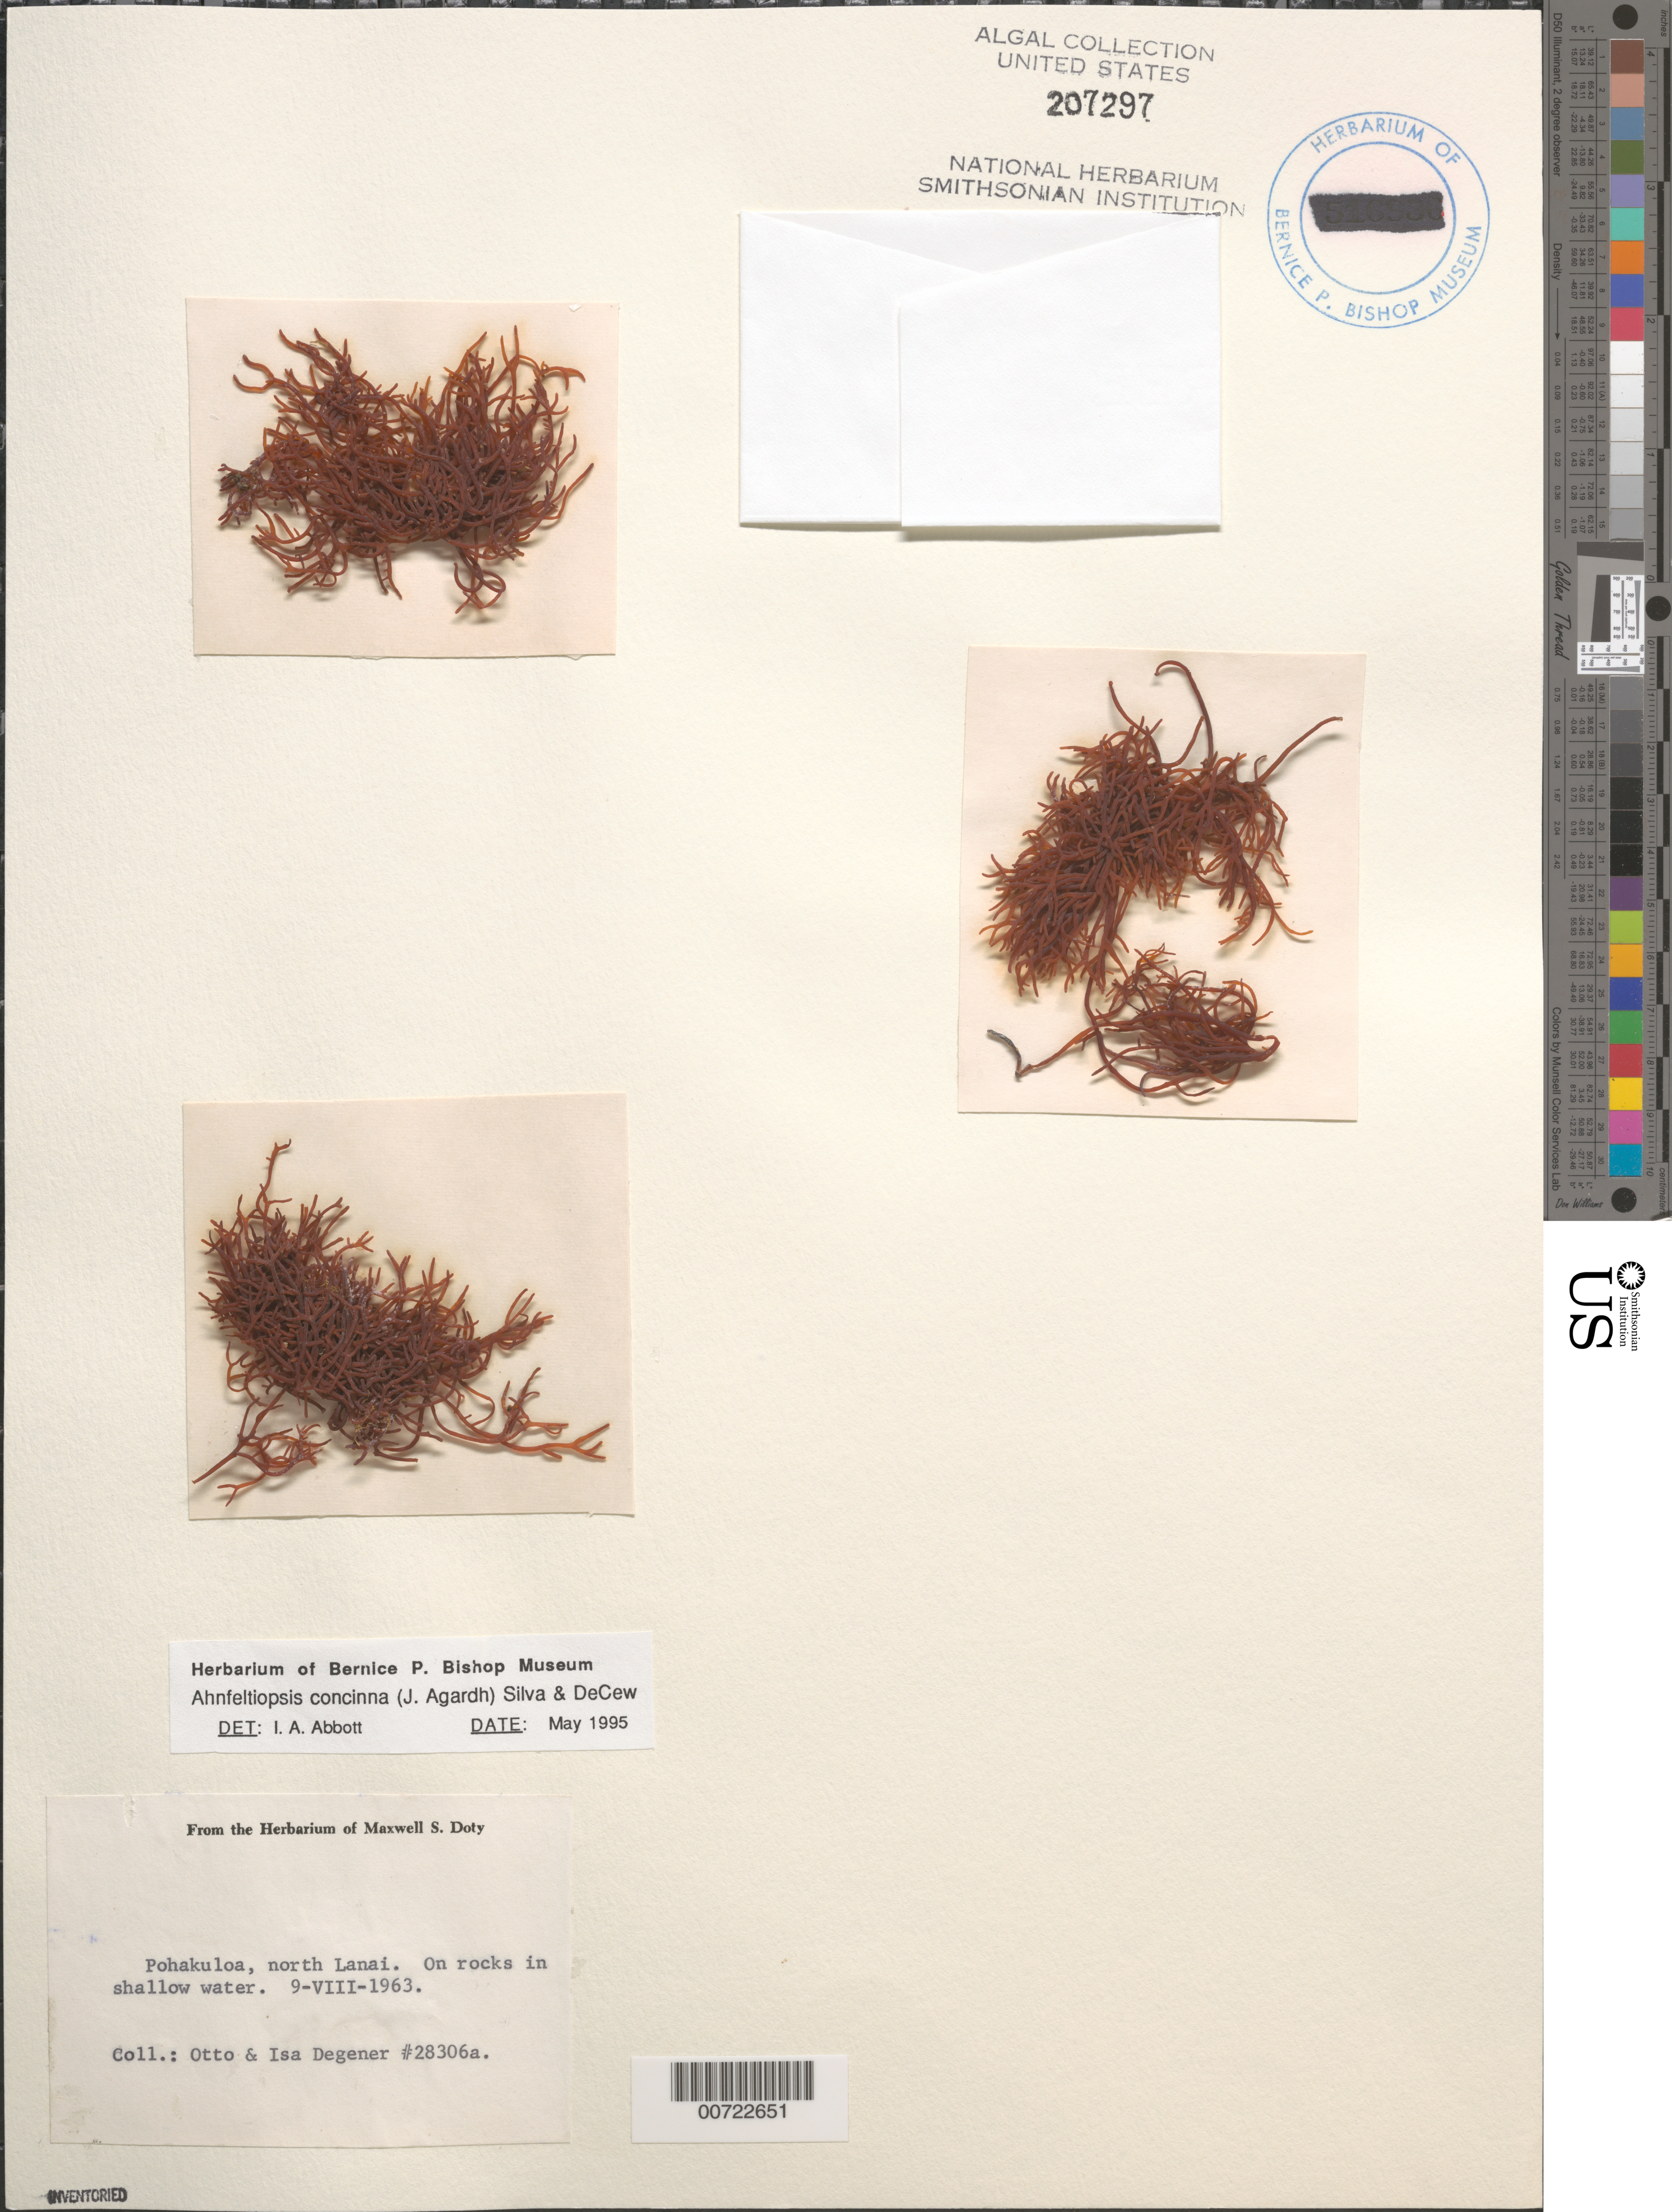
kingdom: Plantae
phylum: Rhodophyta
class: Florideophyceae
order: Gigartinales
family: Phyllophoraceae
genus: Gymnogongrus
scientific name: Gymnogongrus durvillei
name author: (Bory) M.S.Calderon & S.M. Boo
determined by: Algae name updating Project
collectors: O. Degener & I. Degener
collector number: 28306a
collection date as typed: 09 Aug 1963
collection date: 1963-08-09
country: United States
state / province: Hawaii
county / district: Maui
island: Lana'i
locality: Pohakuloa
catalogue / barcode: US 207297